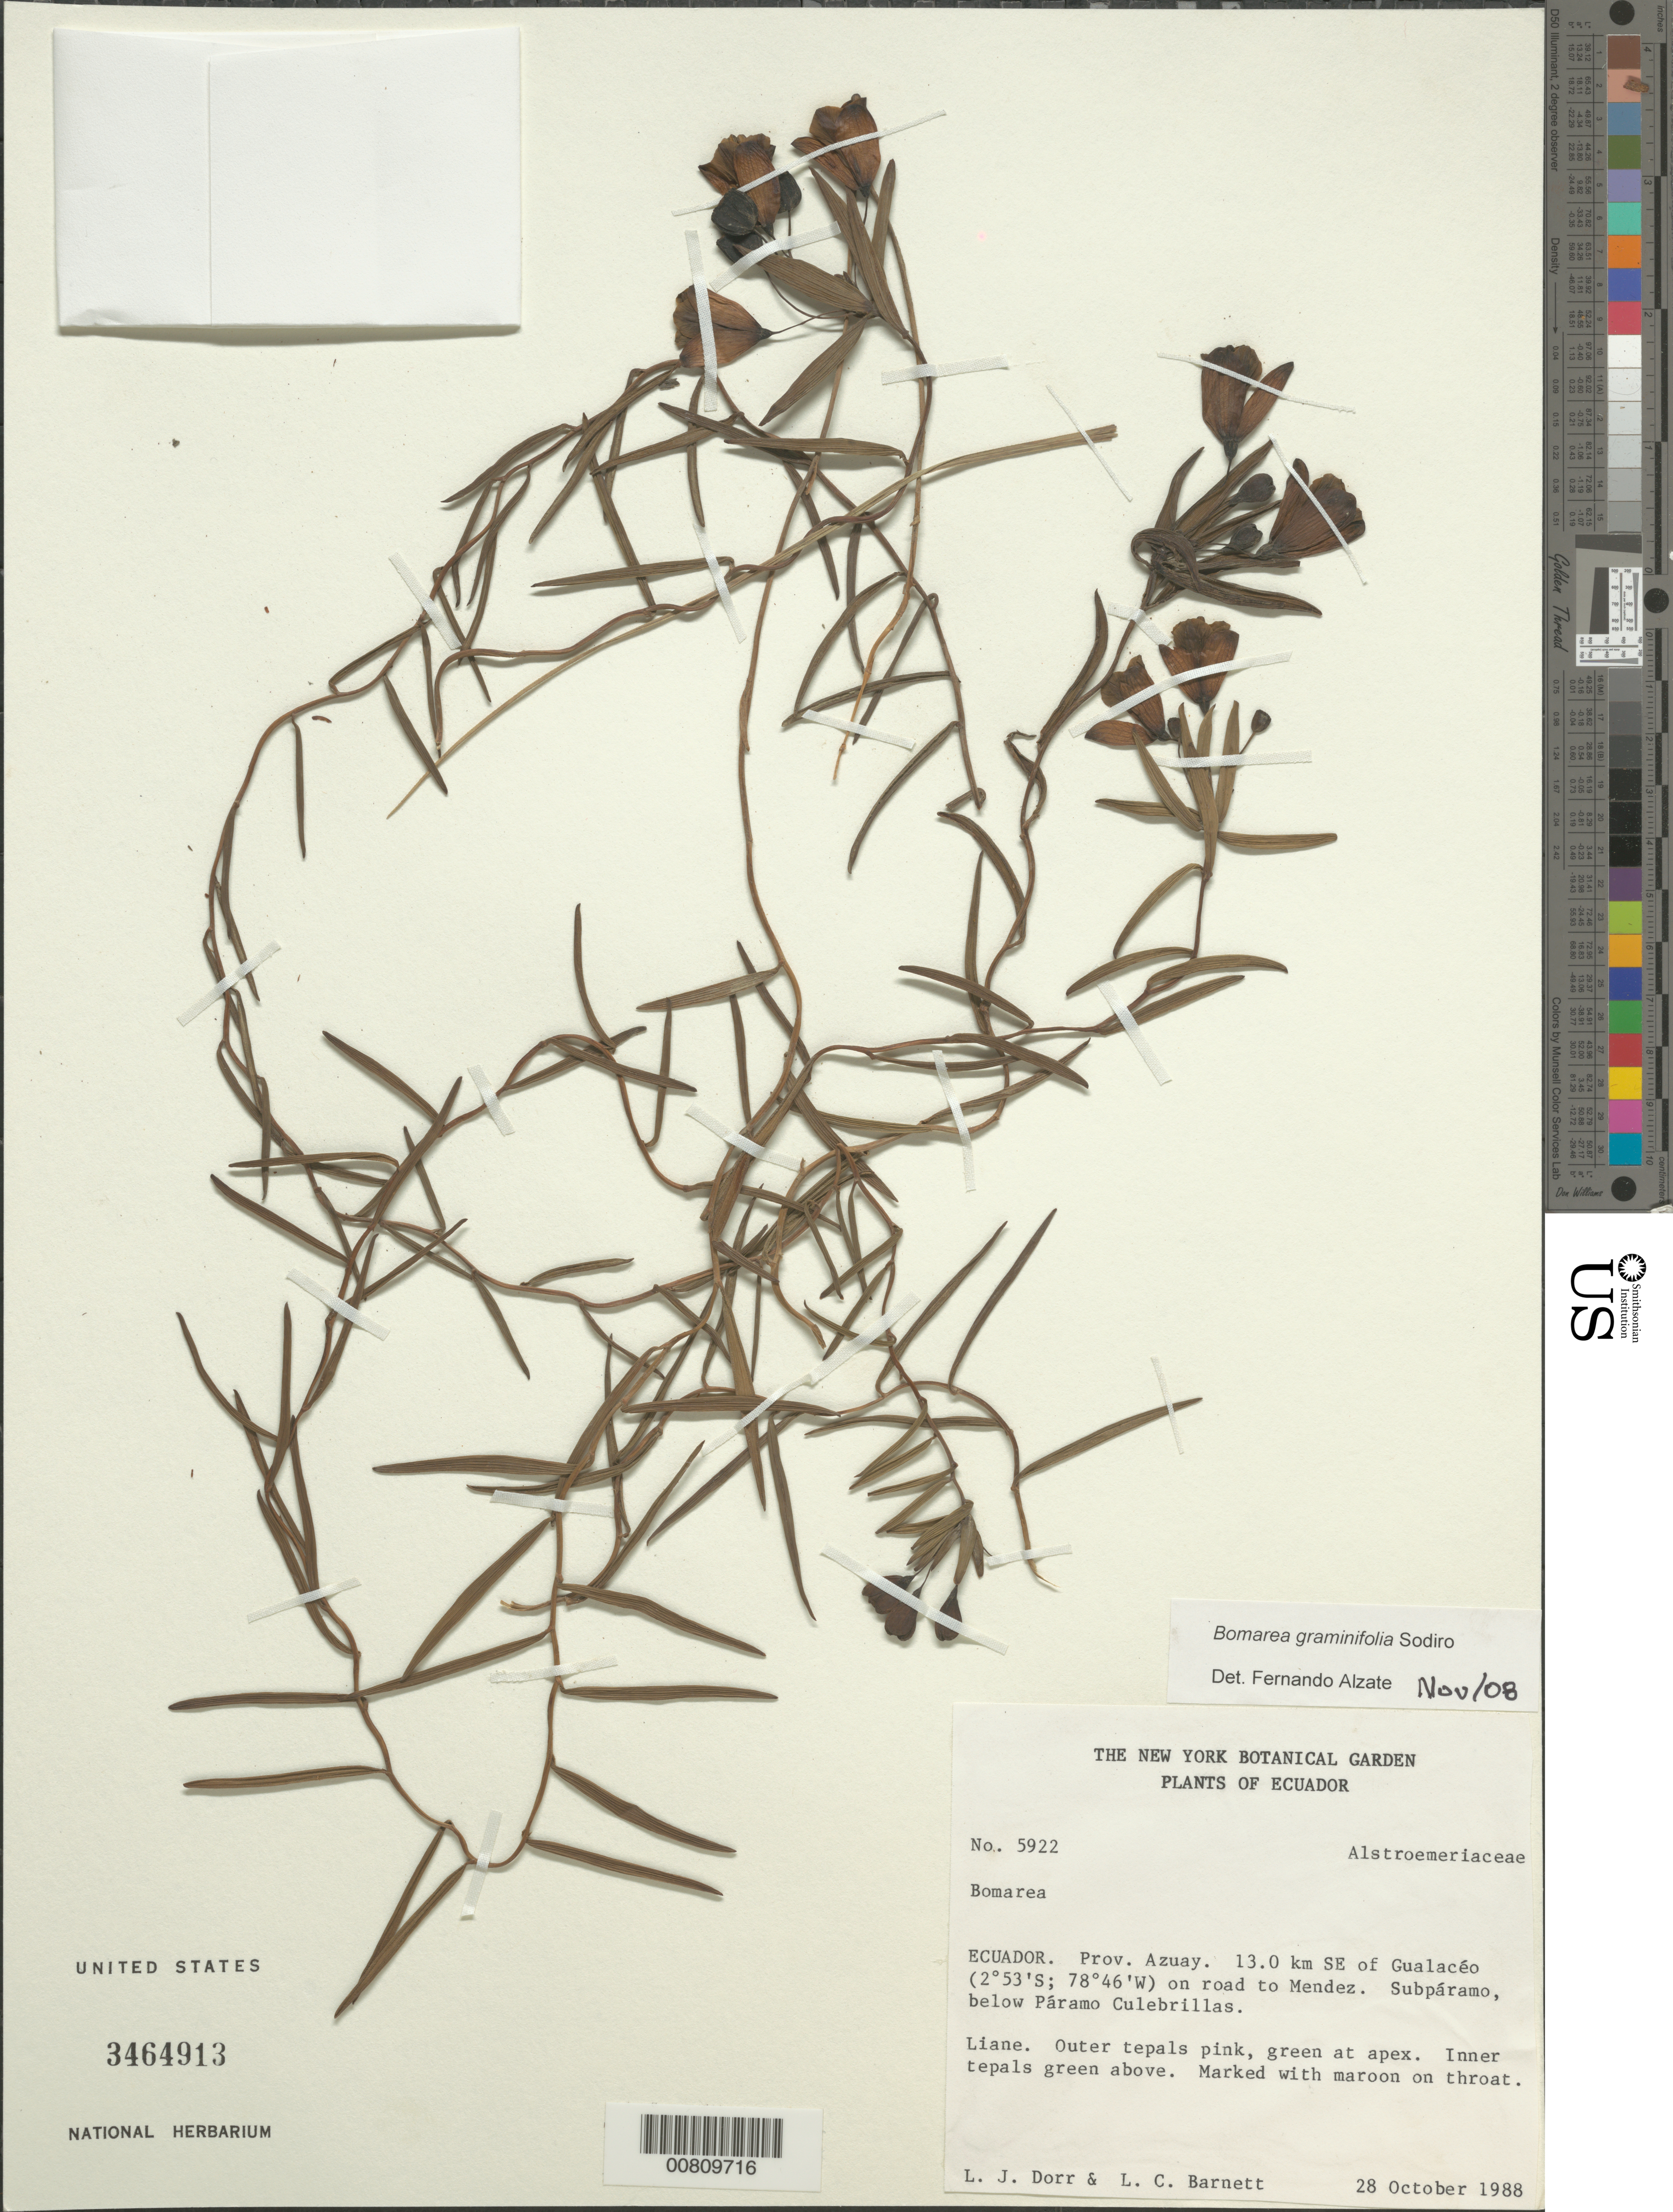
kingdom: Plantae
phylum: Tracheophyta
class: Liliopsida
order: Liliales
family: Alstroemeriaceae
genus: Bomarea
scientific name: Bomarea graminifolia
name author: Sodiro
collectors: L. J. Dorr & L. C. Barnett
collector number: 5922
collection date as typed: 28 Oct 1988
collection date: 1988-10-28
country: Ecuador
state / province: Azuay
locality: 13K SE of Gualaceo on the road to Mendez.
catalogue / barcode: US 3464913